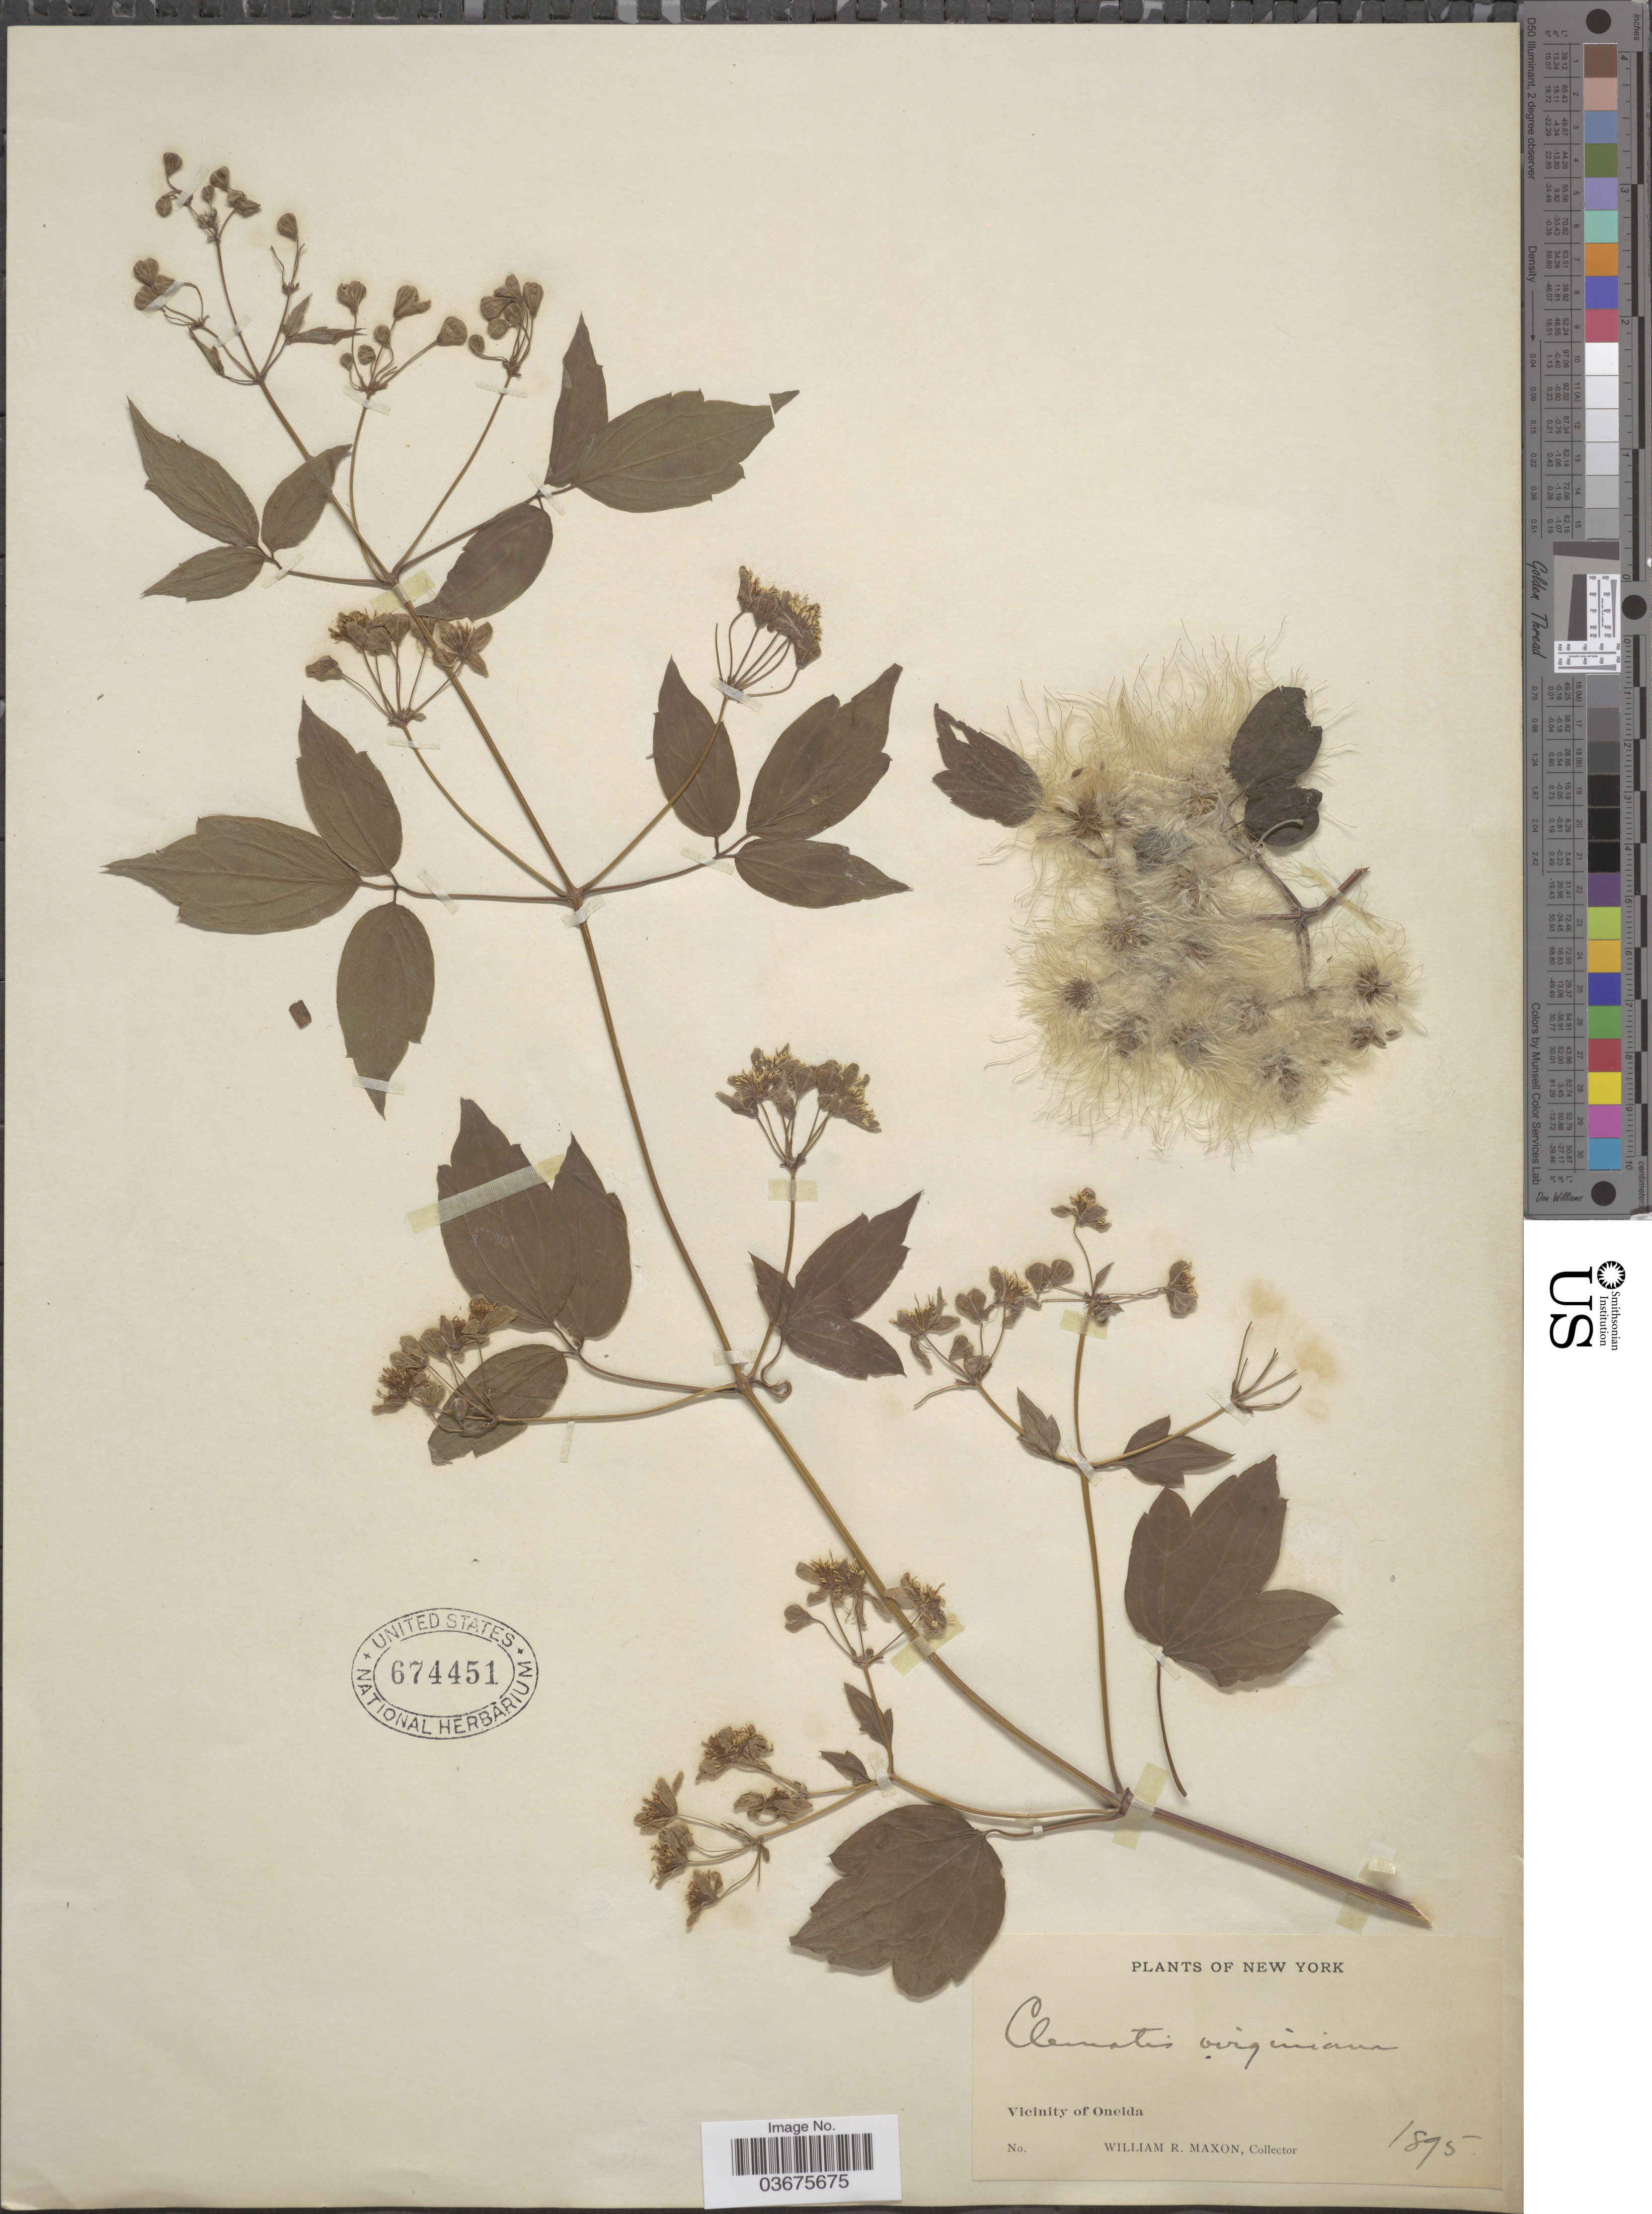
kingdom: Plantae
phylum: Tracheophyta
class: Magnoliopsida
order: Ranunculales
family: Ranunculaceae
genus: Clematis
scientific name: Clematis virginiana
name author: L.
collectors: W. R. Maxon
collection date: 1895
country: United States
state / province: New York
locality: Vicinity of Oneida.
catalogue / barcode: US 674451